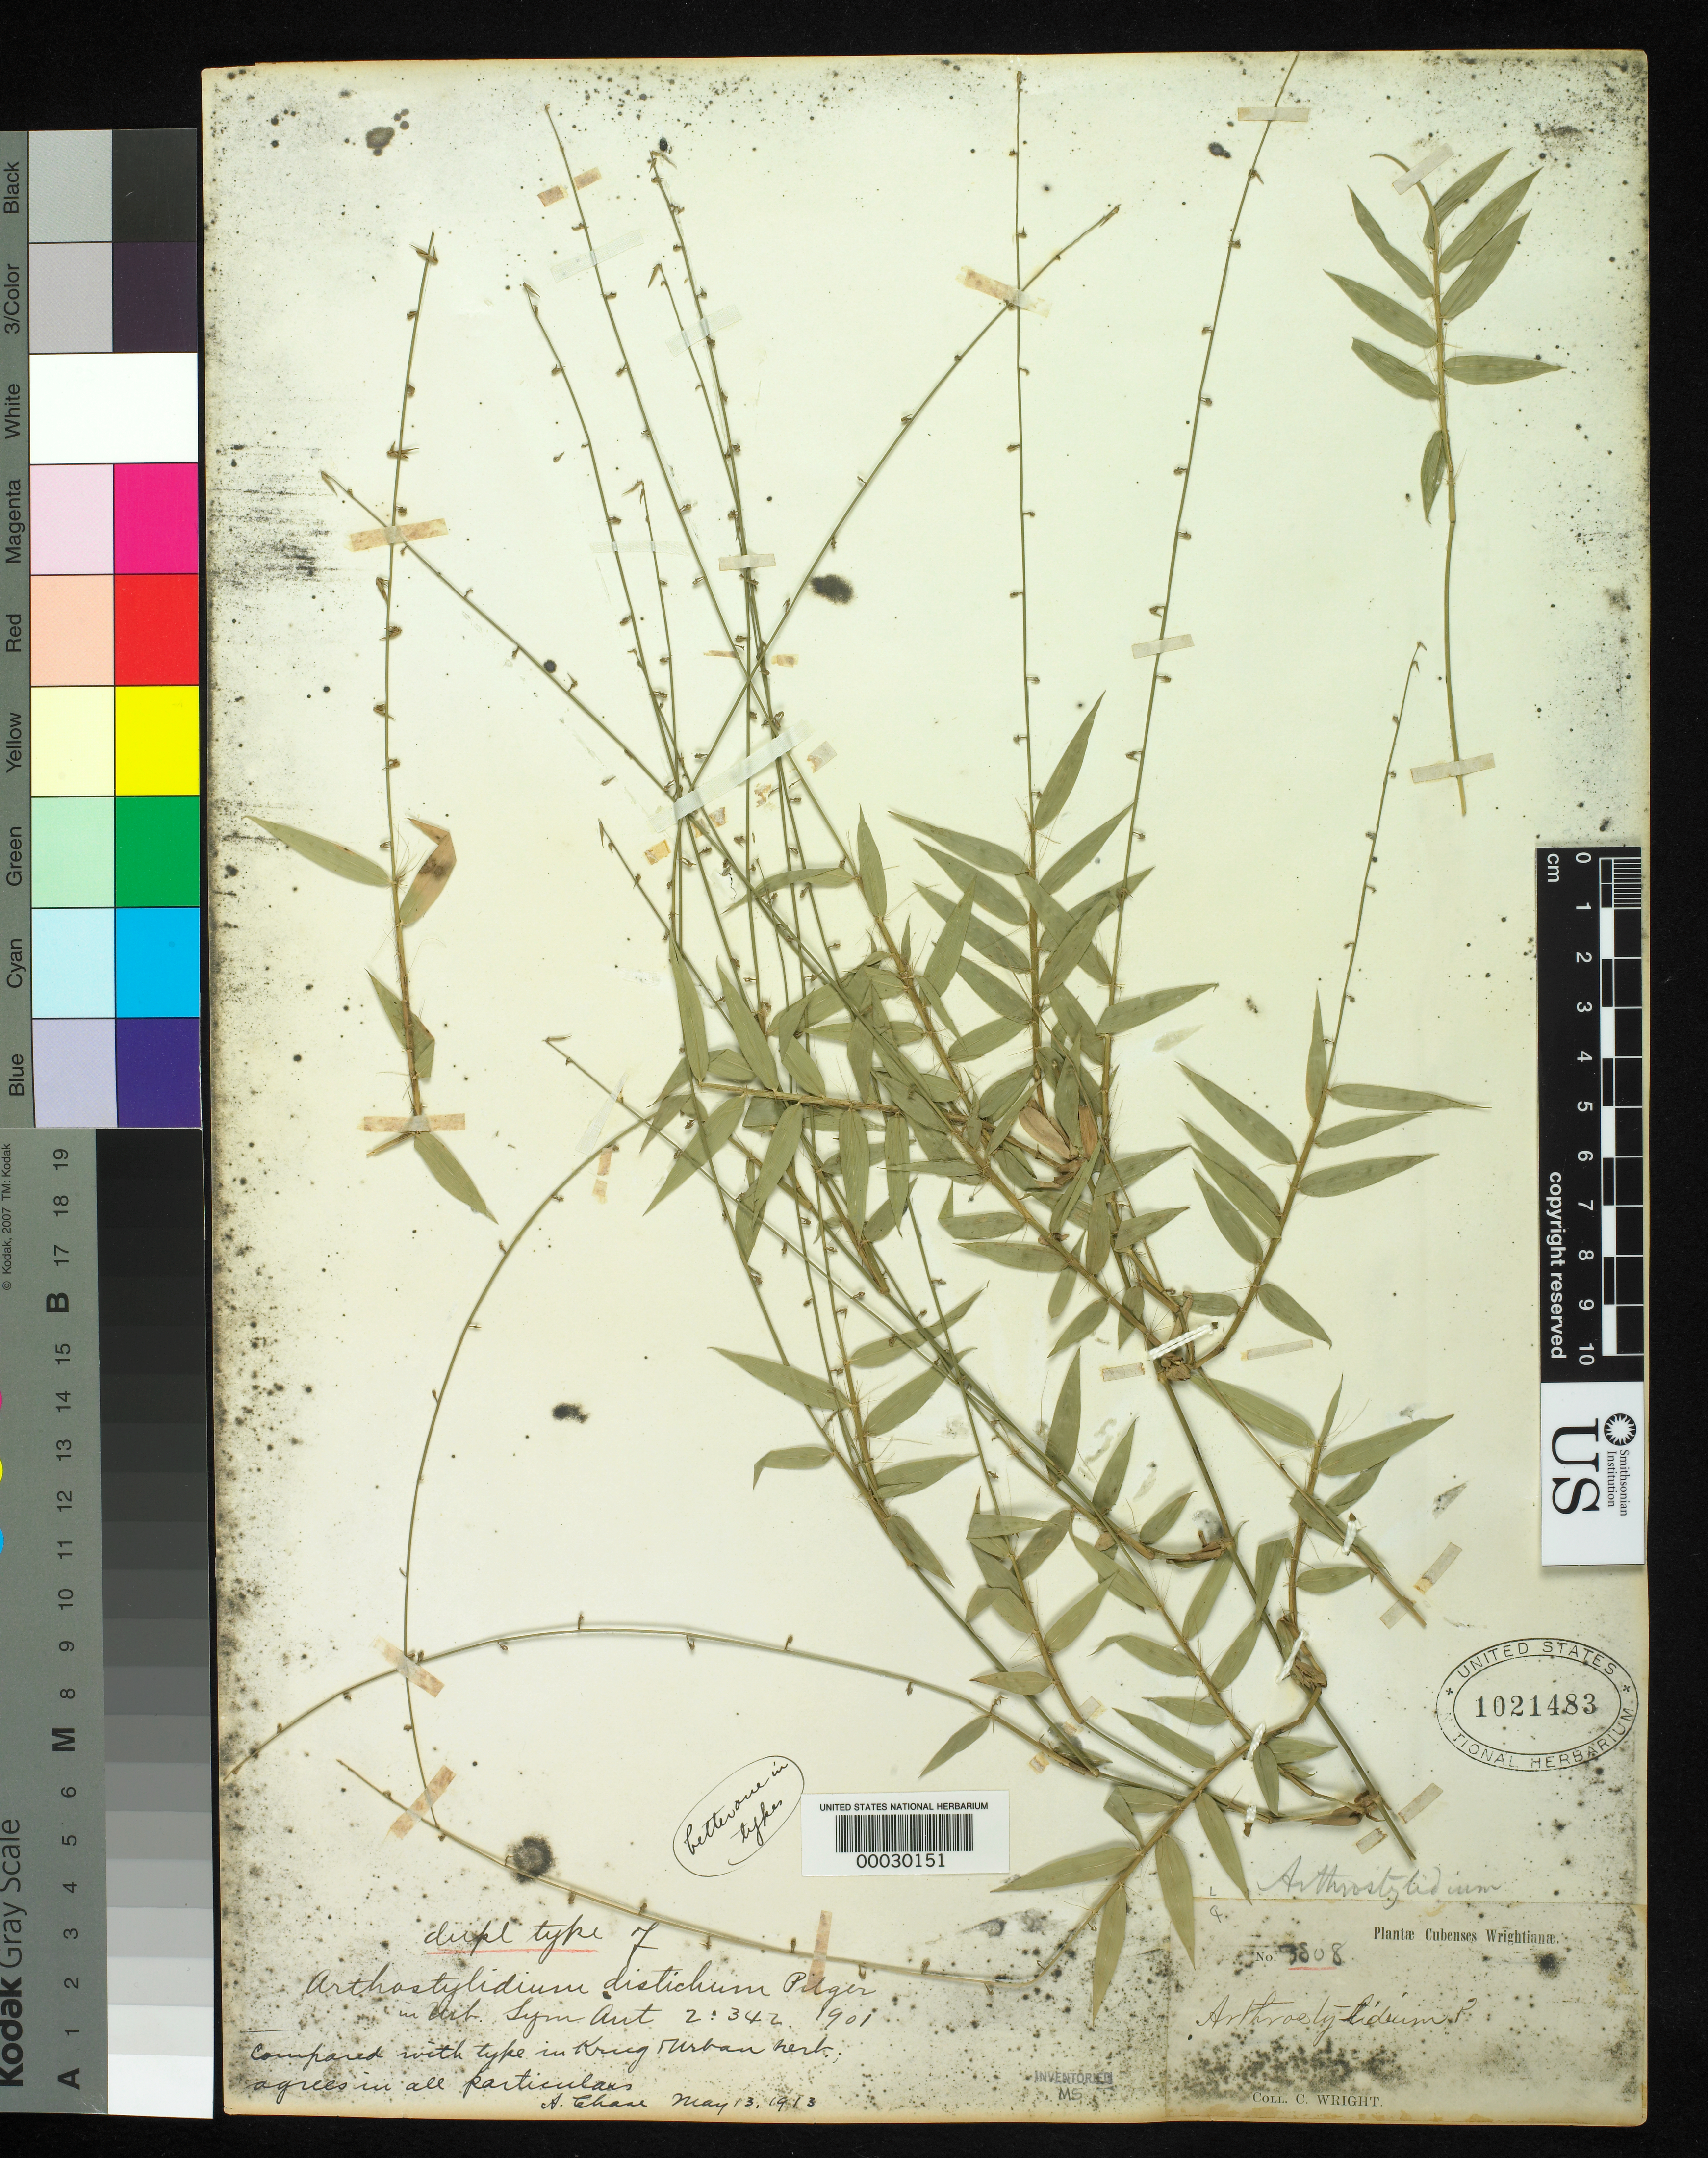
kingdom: Plantae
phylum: Tracheophyta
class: Liliopsida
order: Poales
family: Poaceae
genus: Arthrostylidium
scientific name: Arthrostylidium distichum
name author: Pilg. in Urb.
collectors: C. Wright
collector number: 3808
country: Cuba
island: Greater Antilles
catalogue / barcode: US 1021483